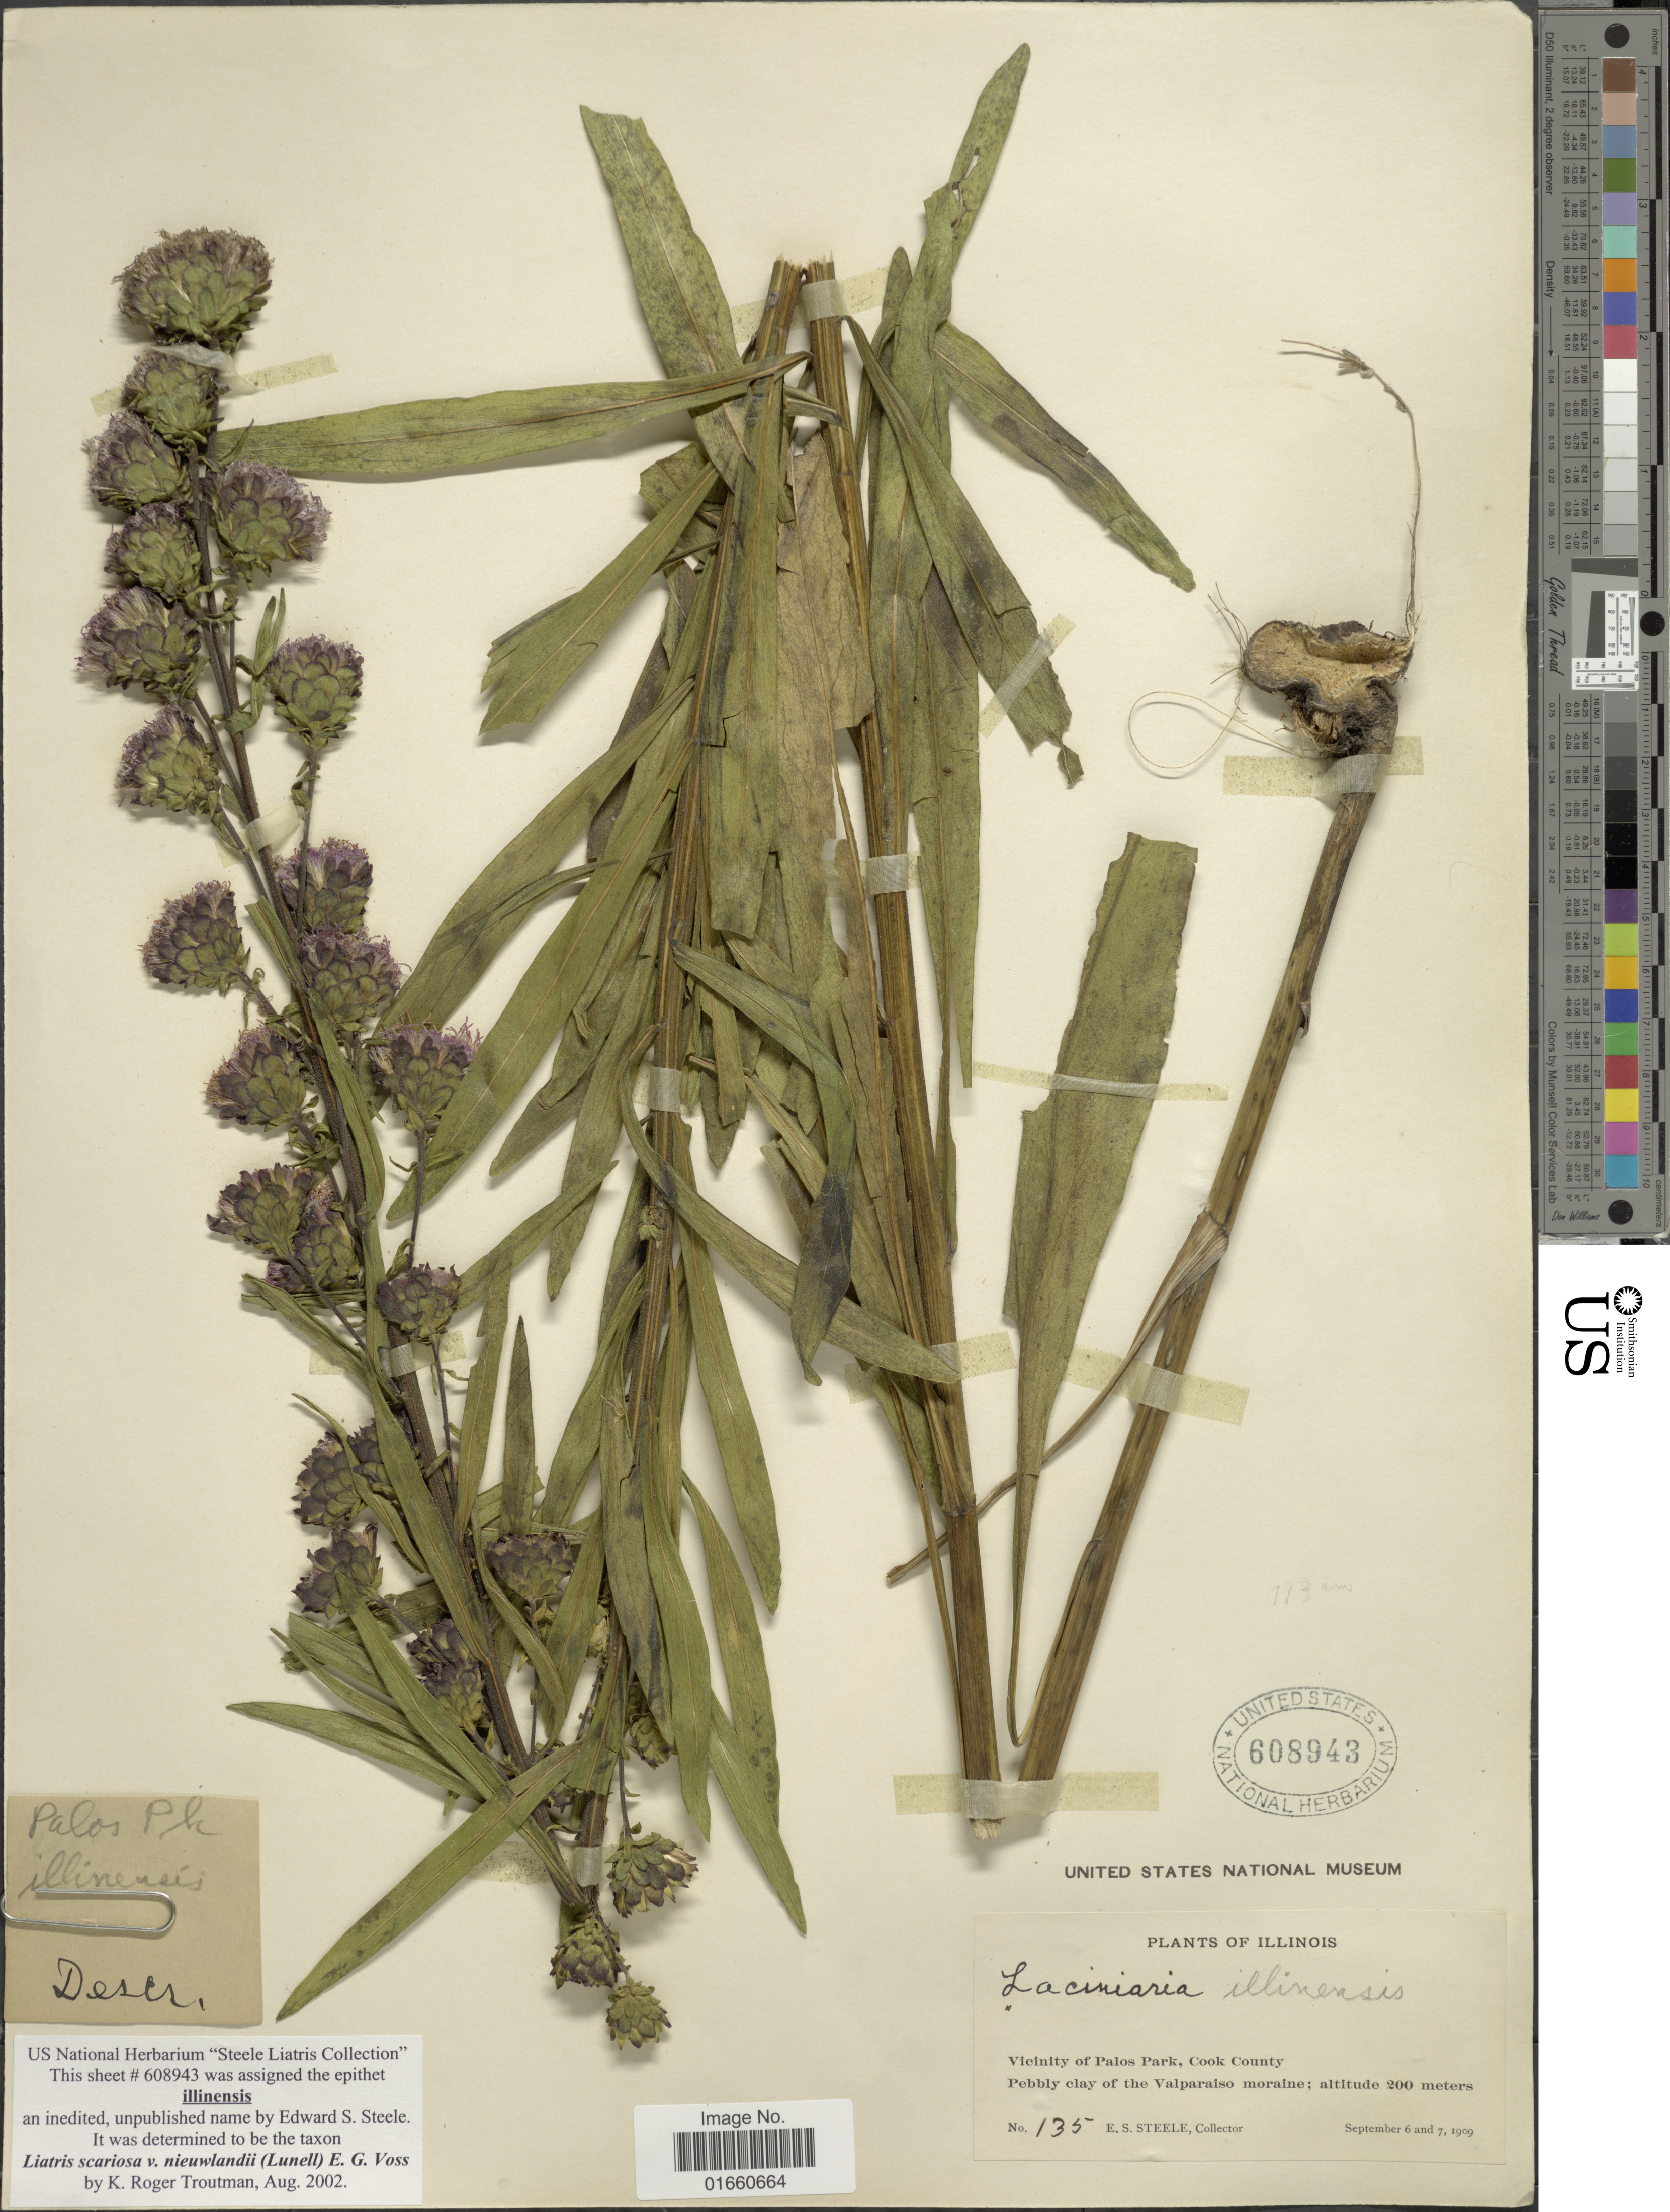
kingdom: Plantae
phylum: Tracheophyta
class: Magnoliopsida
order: Asterales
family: Asteraceae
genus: Liatris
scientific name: Liatris scariosa var. nieuwlandii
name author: (Lunell) E.G. Voss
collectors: E. Steele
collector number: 135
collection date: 1909-09-06/1909-09-07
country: United States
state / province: Illinois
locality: Vicinity of Palos Park, Cook County, Pebbly clay of the Valparaiso moraine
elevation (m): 200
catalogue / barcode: US 608943